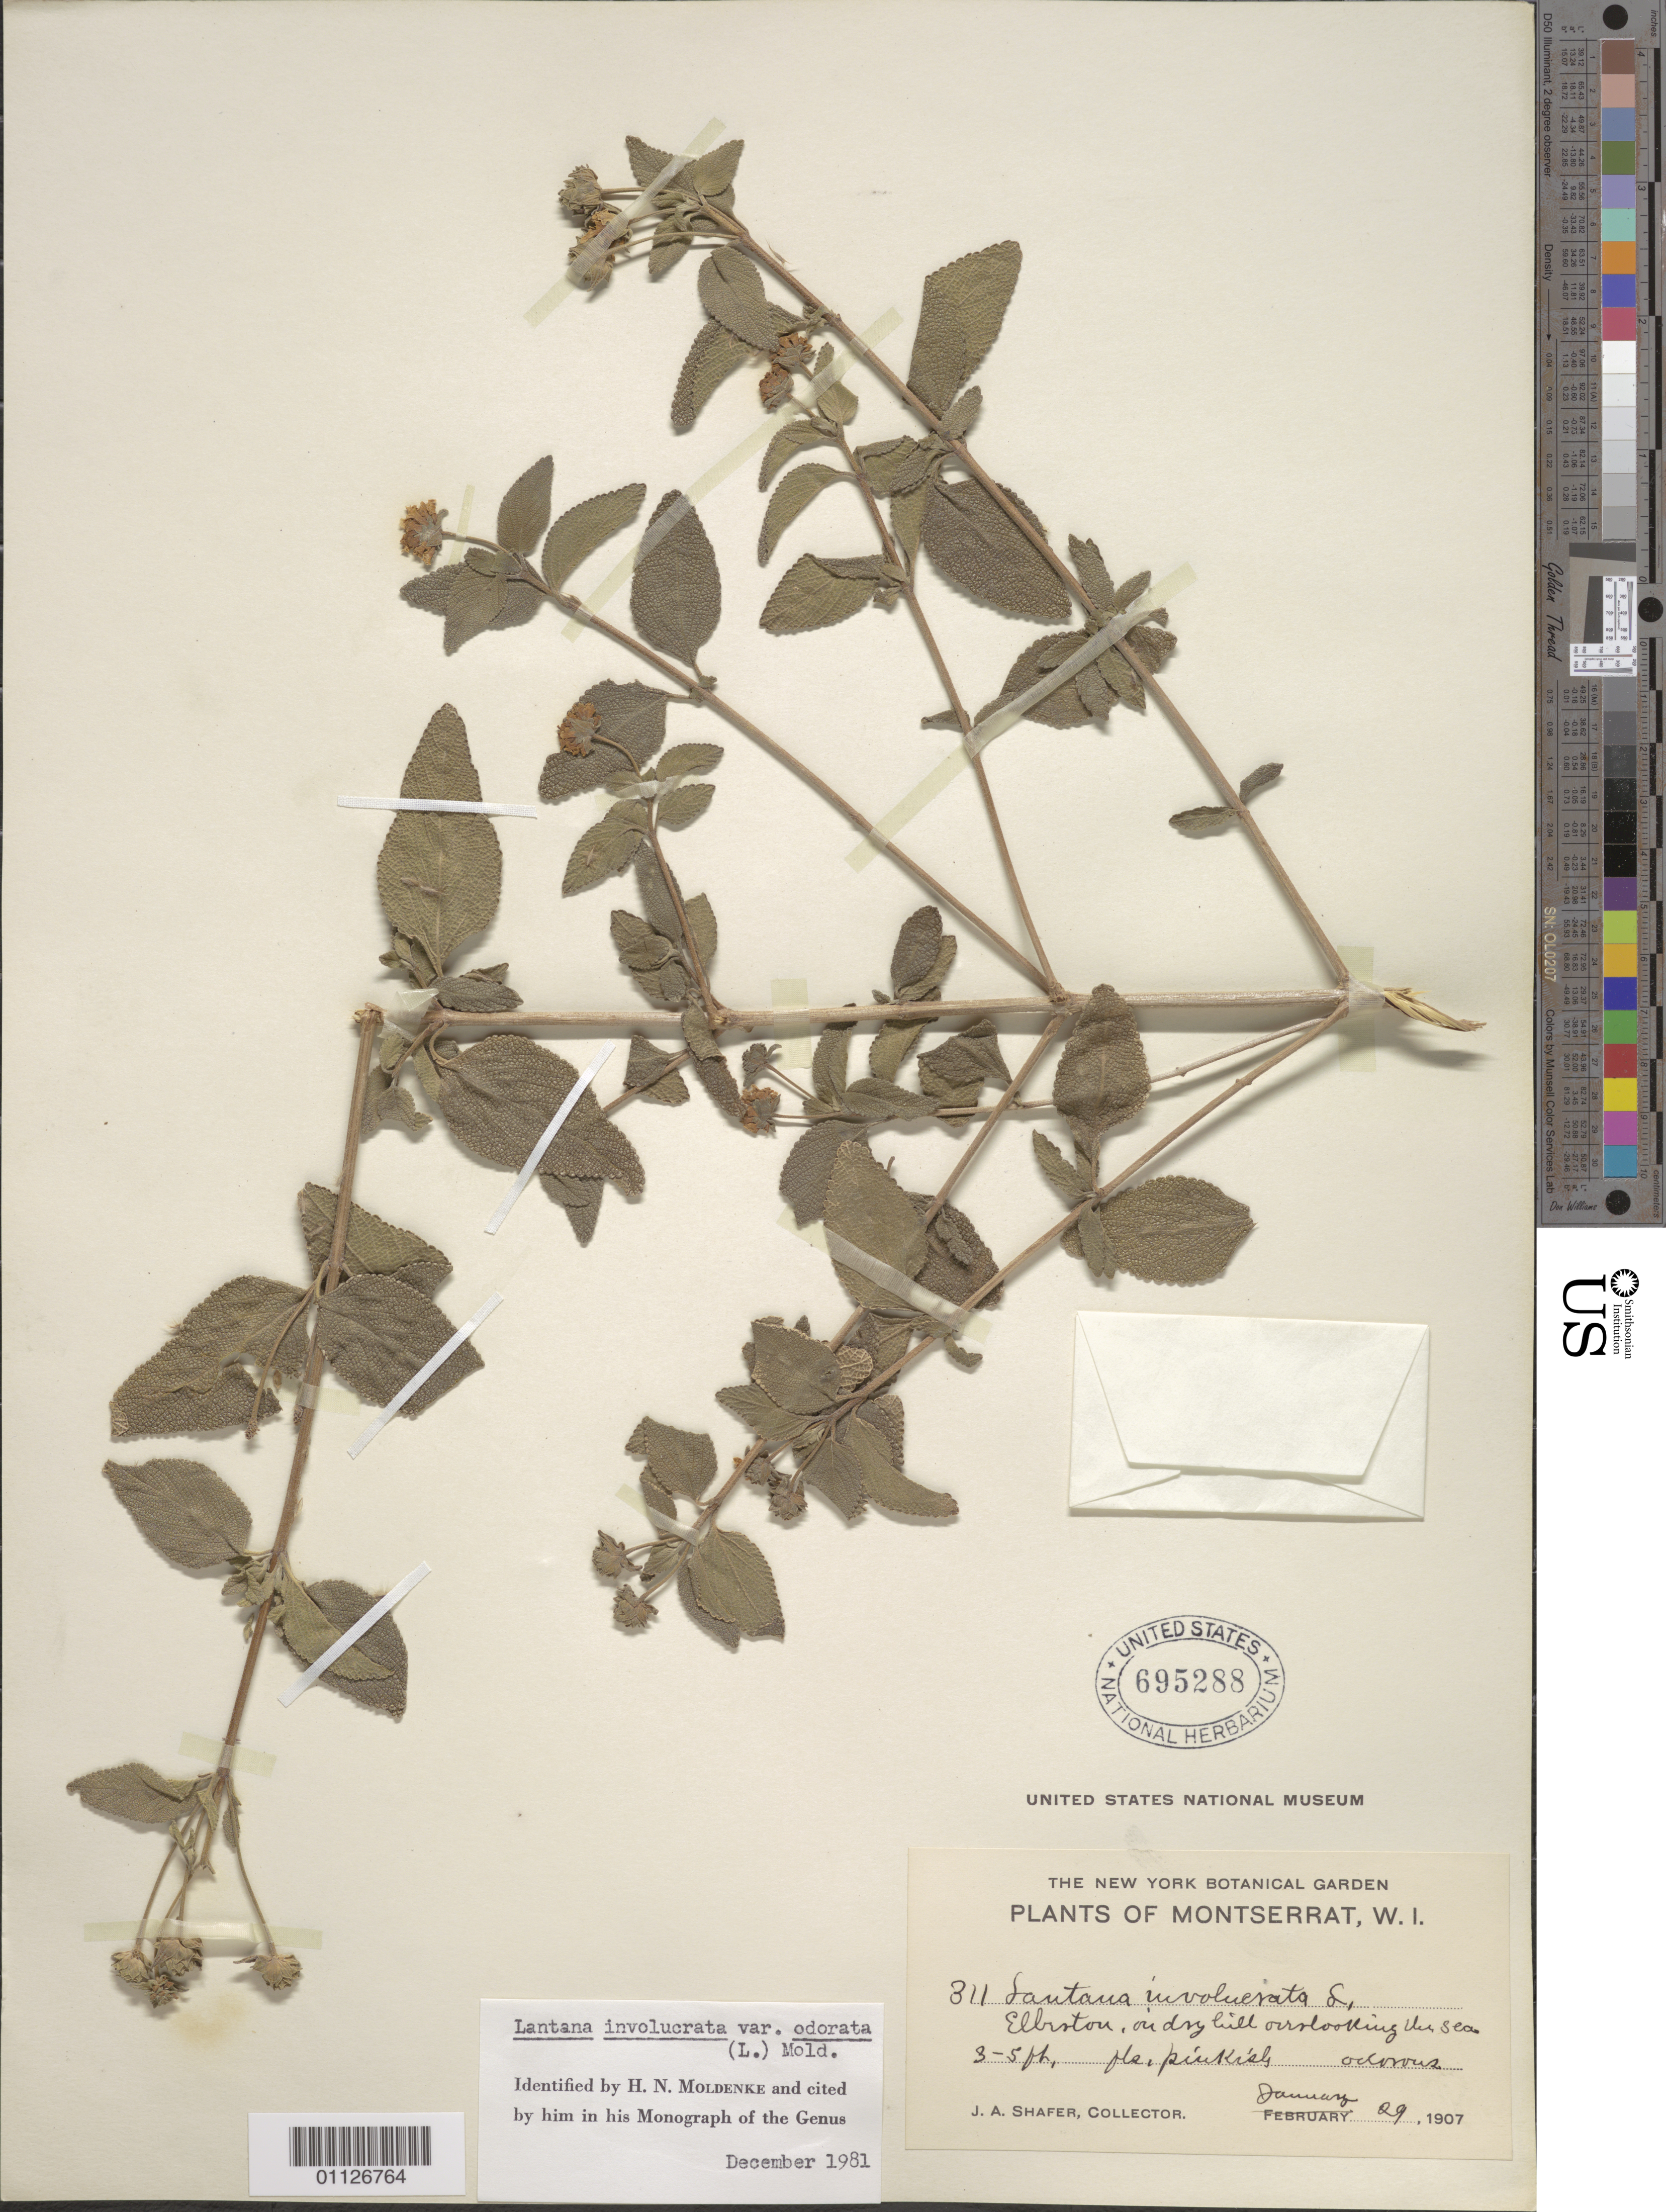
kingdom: Plantae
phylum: Tracheophyta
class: Magnoliopsida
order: Lamiales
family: Verbenaceae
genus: Lantana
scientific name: Lantana involucrata var. odorata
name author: (L.) Moldenke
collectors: J. A. Shafer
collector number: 311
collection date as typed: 29 Jan 1907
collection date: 1907-01-29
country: Montserrat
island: Montserrat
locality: Elberton, on dry hill overlooking the sea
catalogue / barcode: US 695288